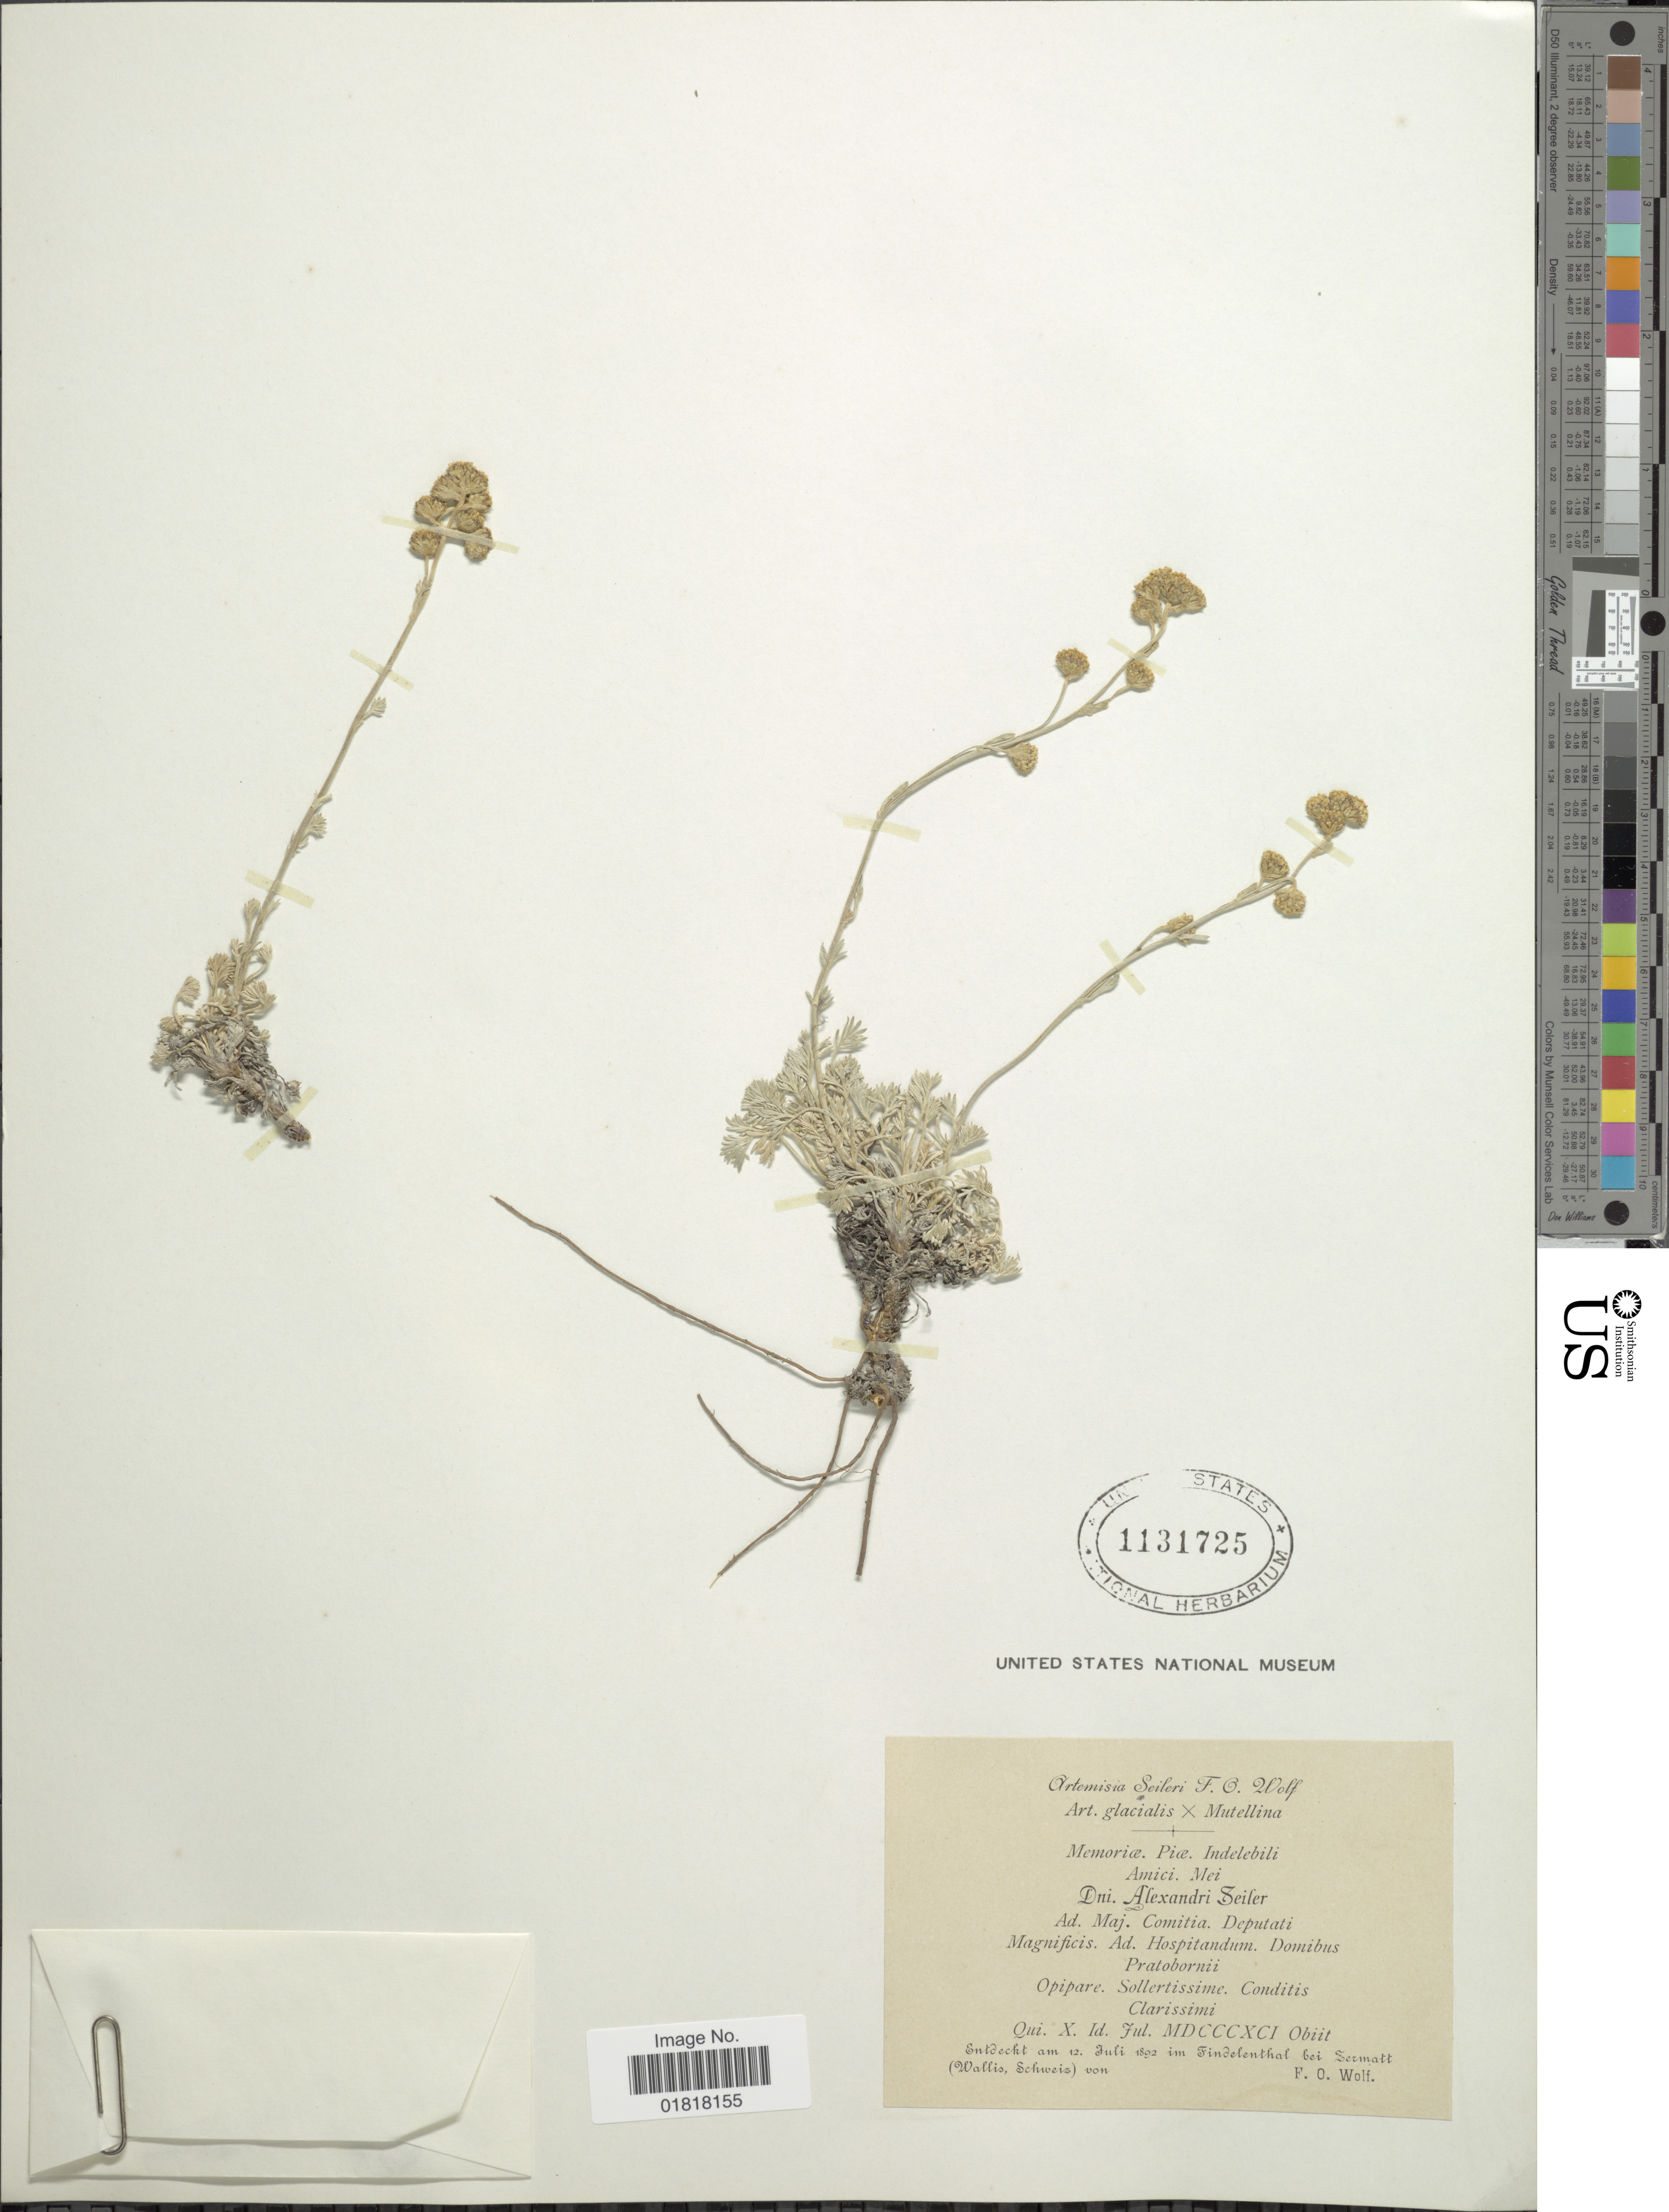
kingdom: Plantae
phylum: Tracheophyta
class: Magnoliopsida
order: Asterales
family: Asteraceae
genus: Artemisia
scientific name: Artemisia seileri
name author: Wolf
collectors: F. Wolf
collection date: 1892-07-12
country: Switzerland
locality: Findelenthal bei Zermatt (Wallis, Schweis) von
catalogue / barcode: US 1131725